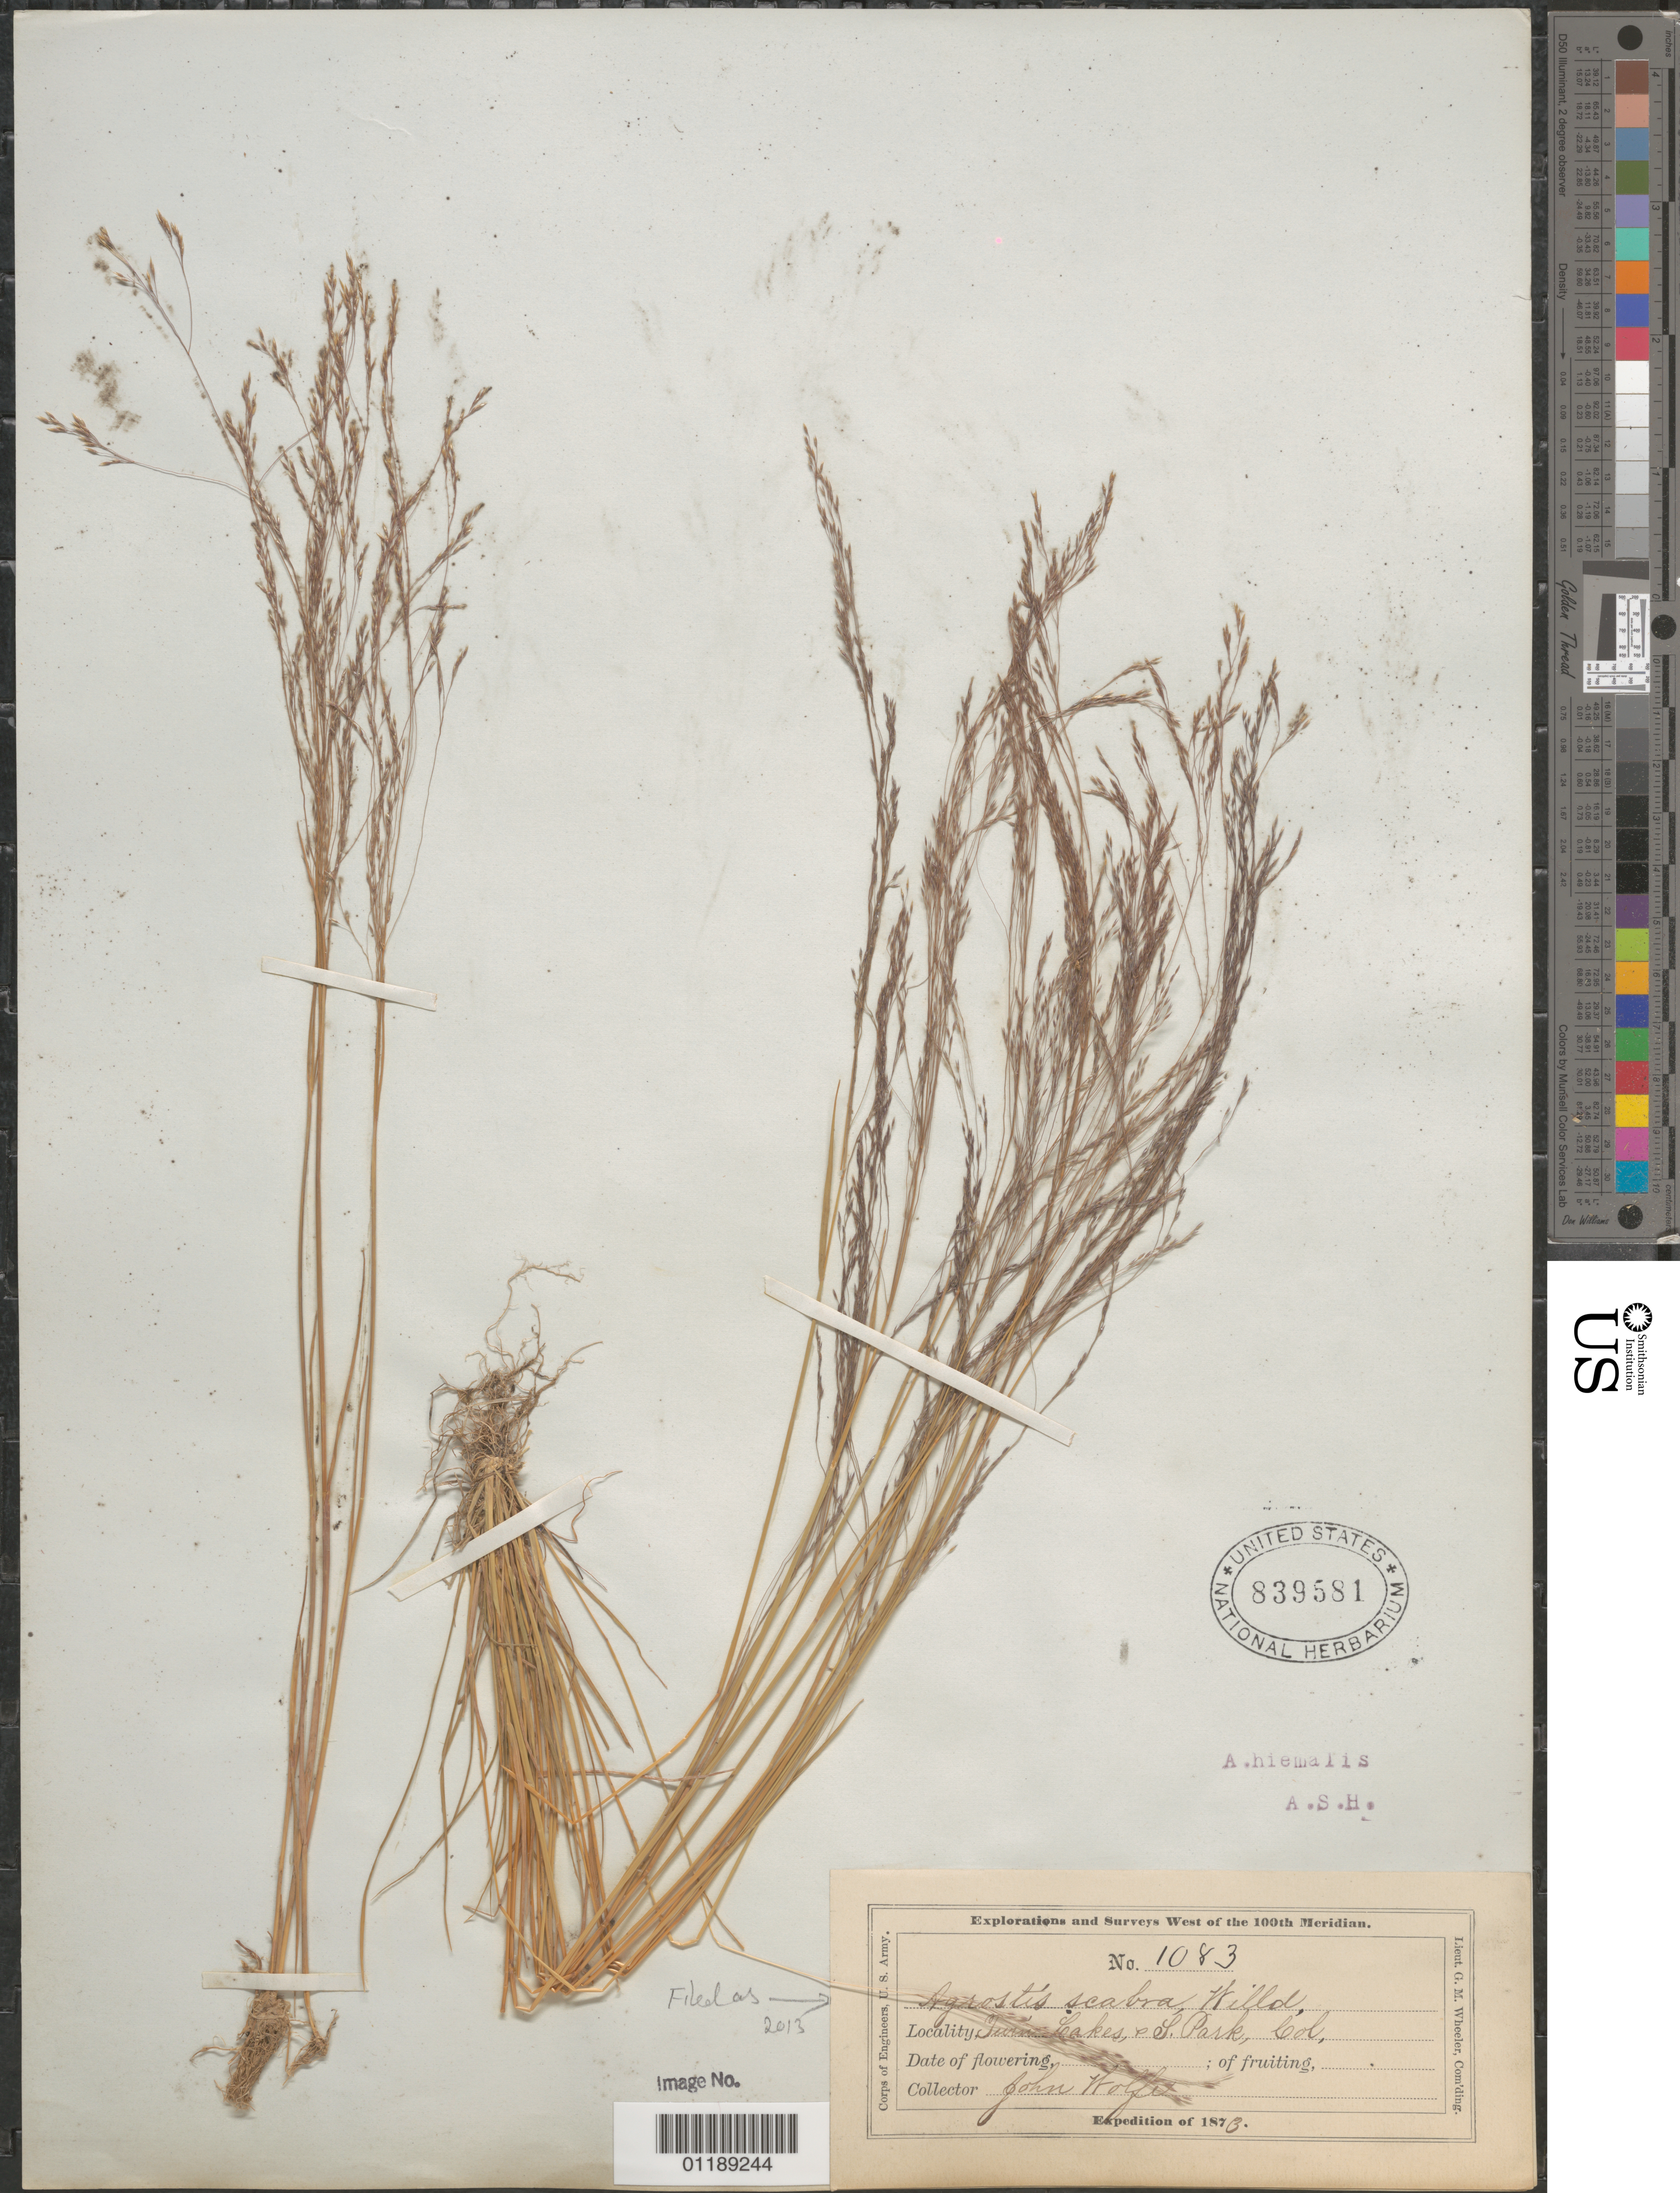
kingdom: Plantae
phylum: Tracheophyta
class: Liliopsida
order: Poales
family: Poaceae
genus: Agrostis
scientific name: Agrostis scabra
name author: Willd.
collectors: J. Wolf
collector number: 1083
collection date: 1873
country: United States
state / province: Colorado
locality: Twin Lakes, South Park.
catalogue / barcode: US 839581